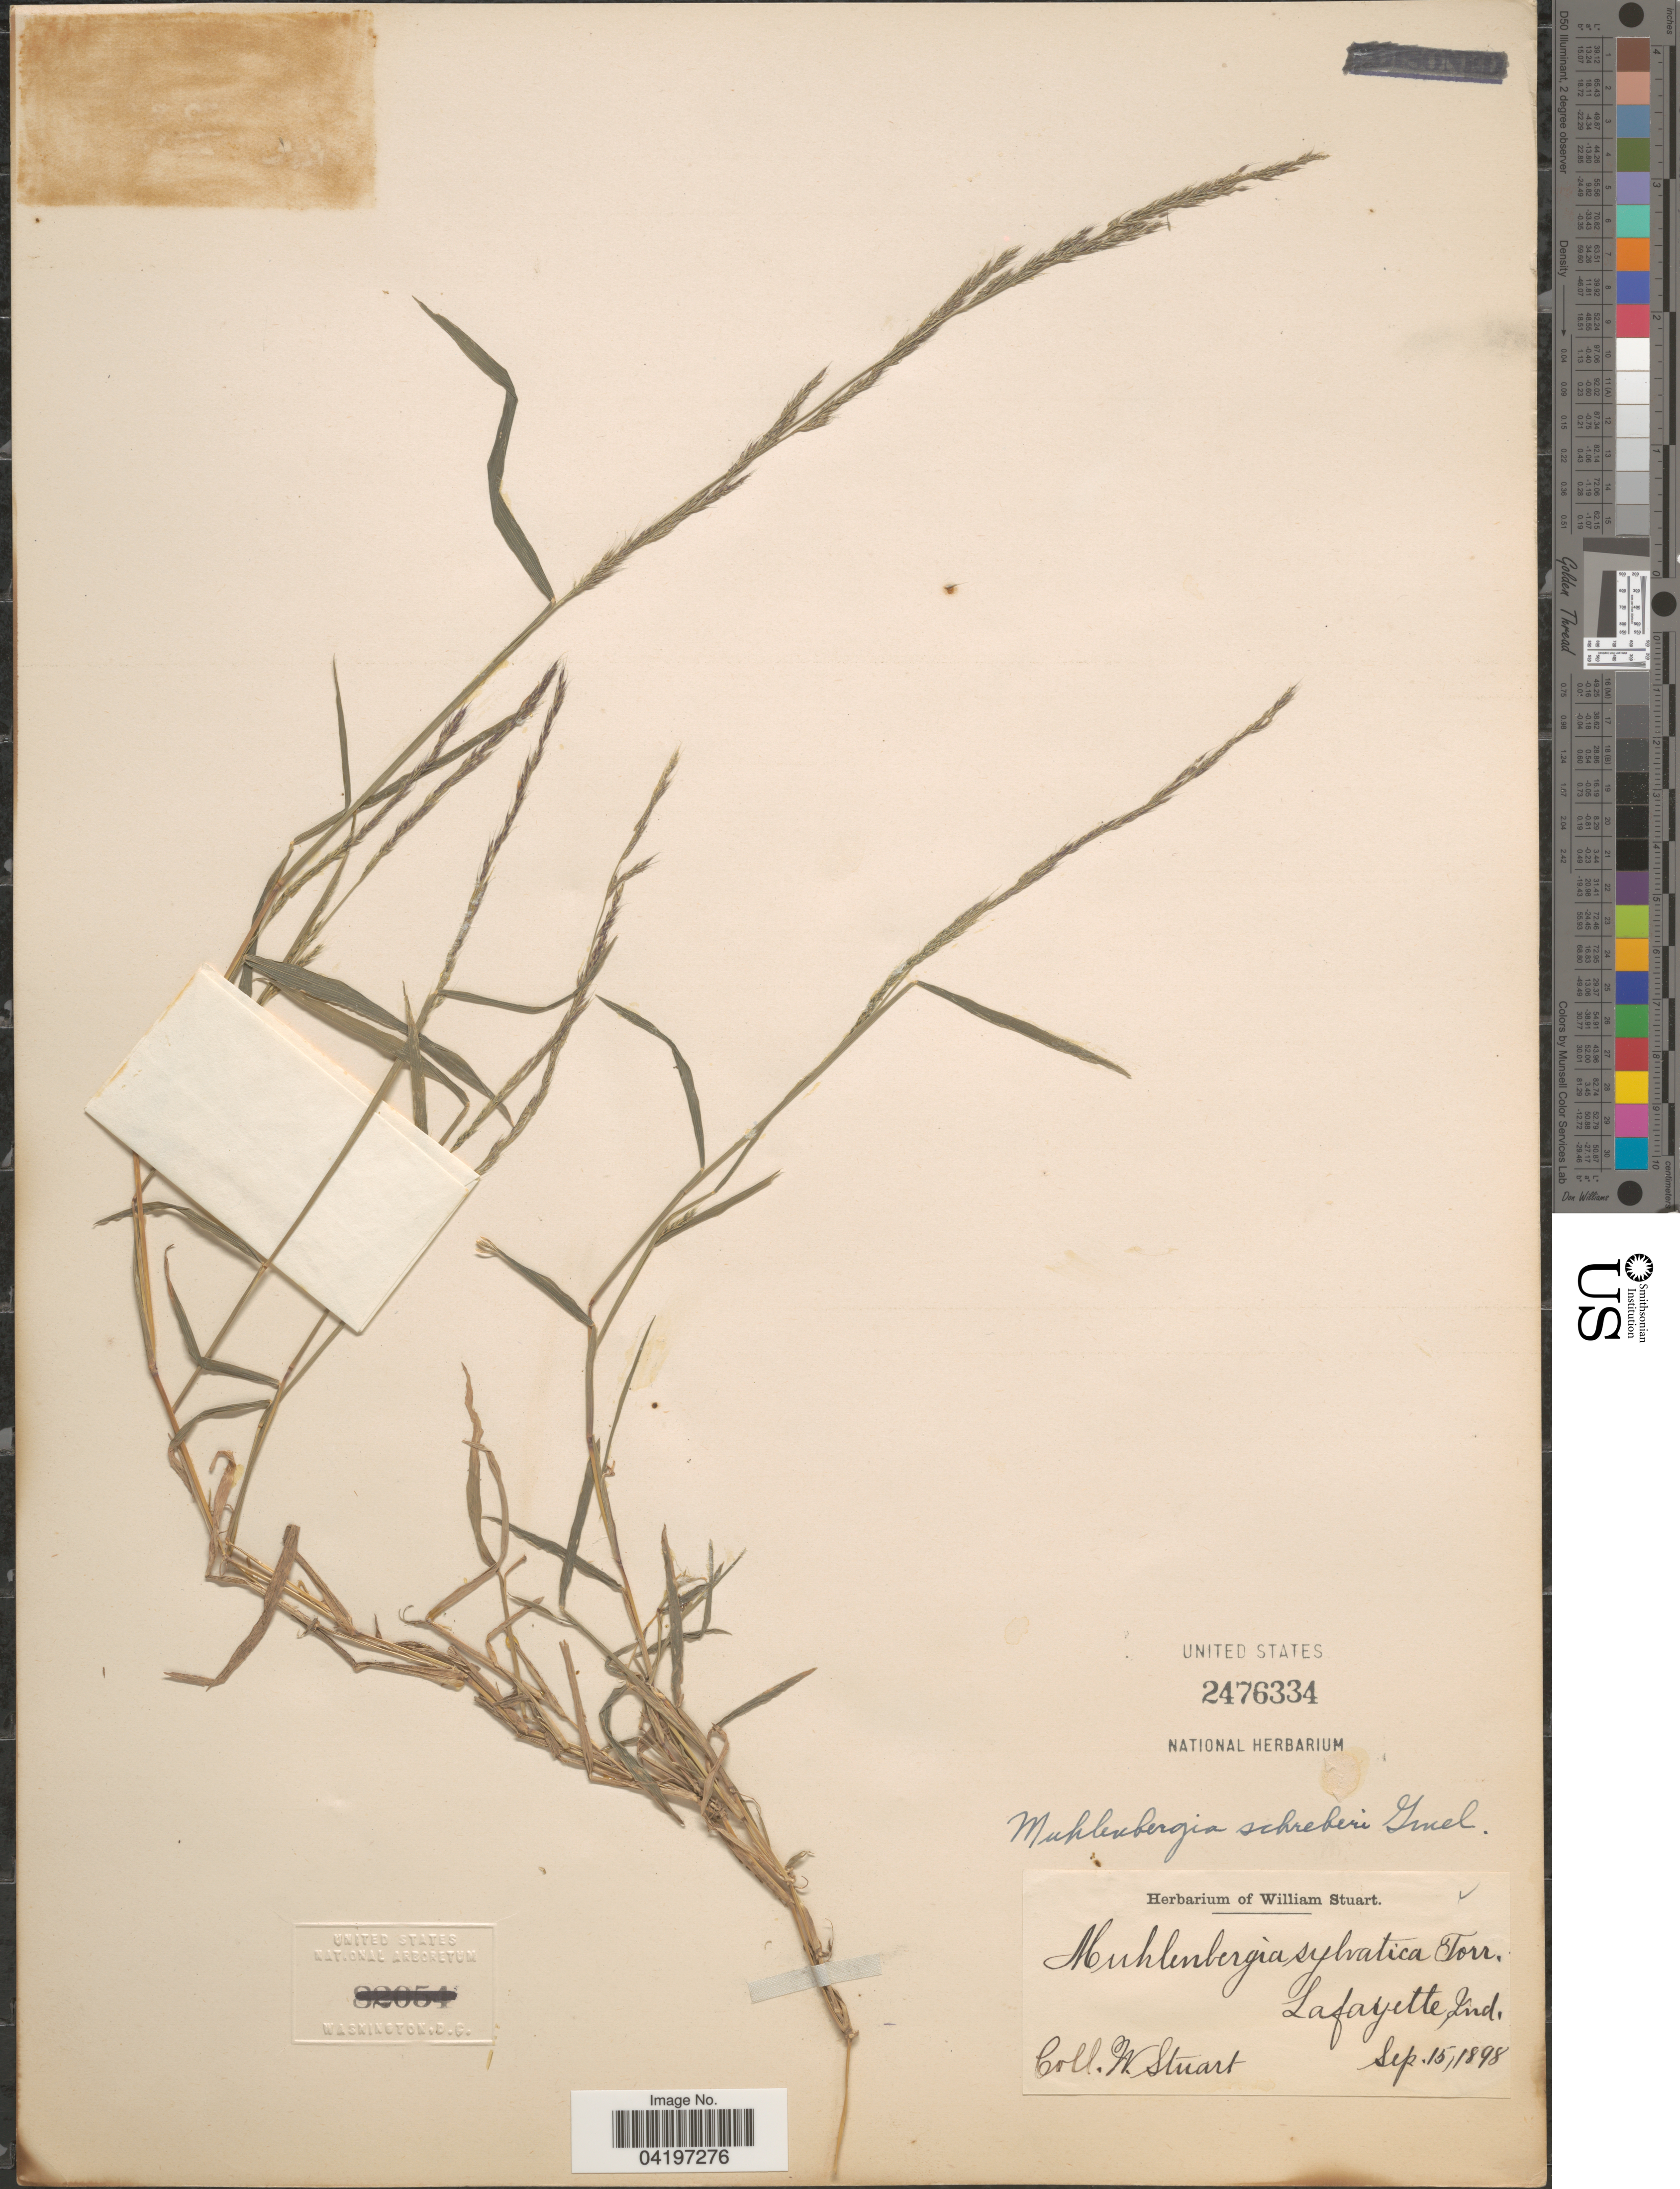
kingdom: Plantae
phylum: Tracheophyta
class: Liliopsida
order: Poales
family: Poaceae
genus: Muhlenbergia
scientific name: Muhlenbergia schreberi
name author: J.F. Gmel.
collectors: W. Stuart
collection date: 1898-09-15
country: United States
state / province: Indiana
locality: Lafayette.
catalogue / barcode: US 2476334